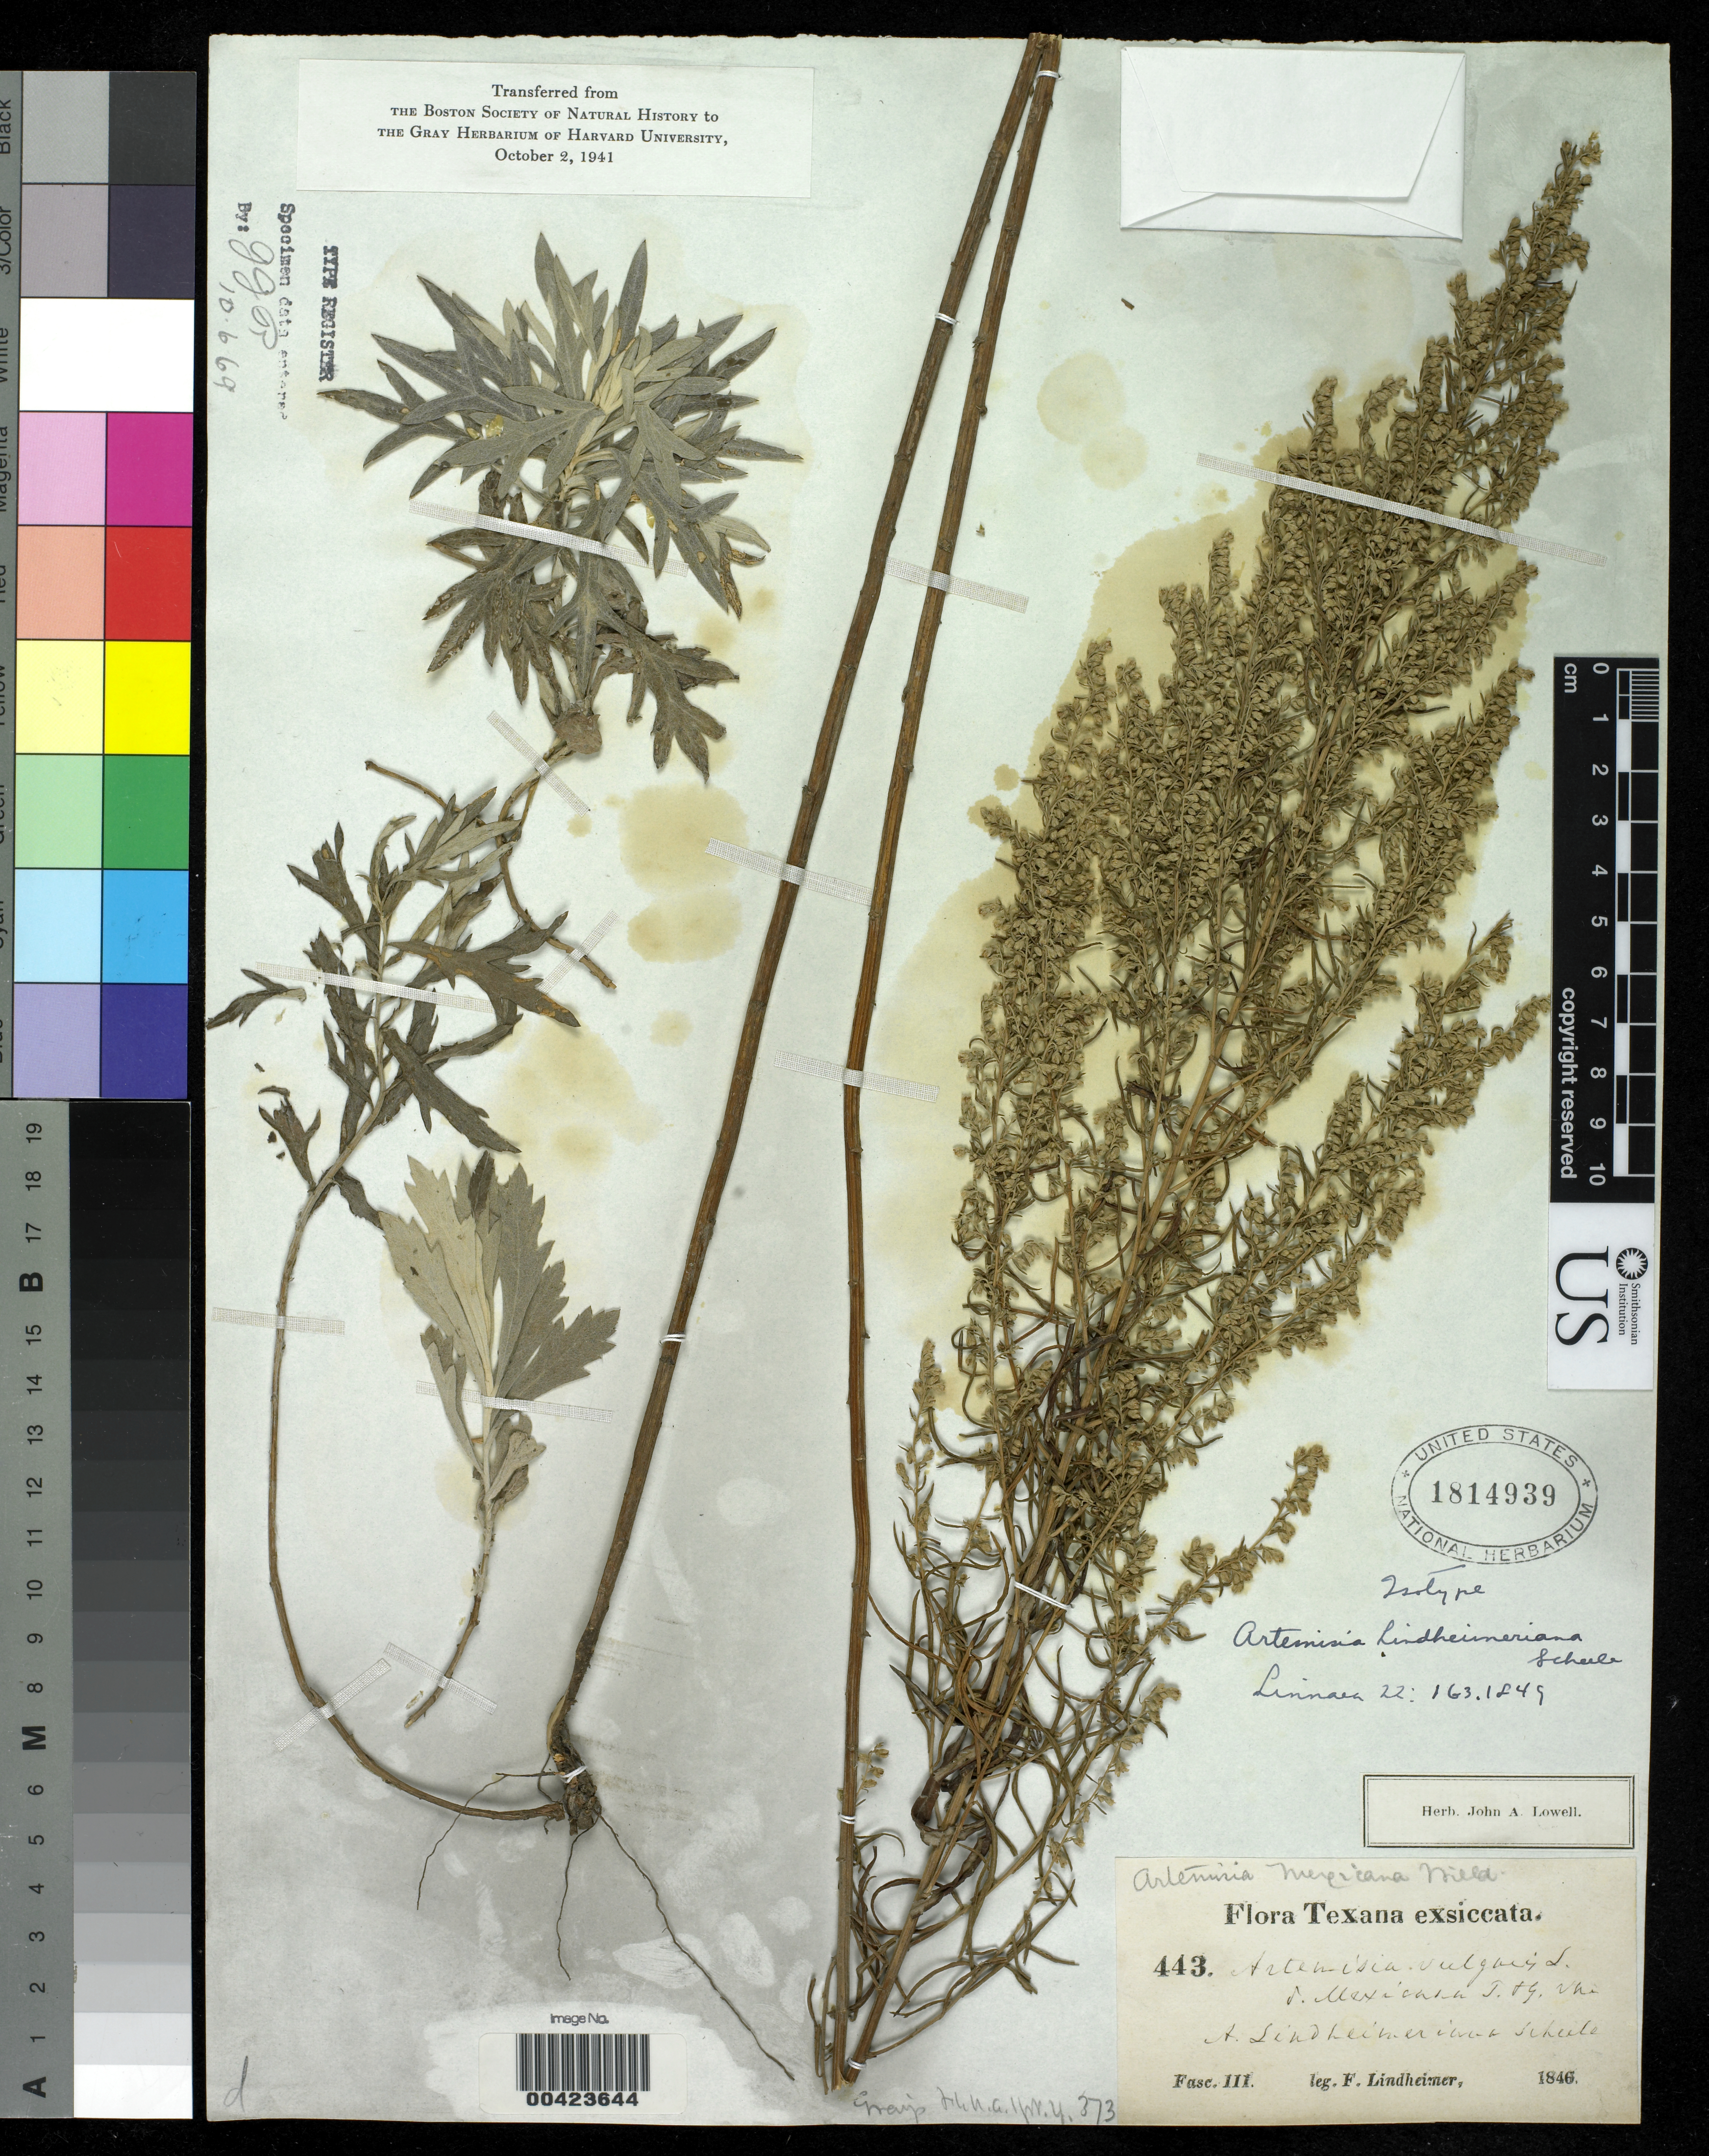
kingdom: Plantae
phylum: Tracheophyta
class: Magnoliopsida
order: Asterales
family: Asteraceae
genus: Artemisia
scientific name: Artemisia lindheimeriana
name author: Scheele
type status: Isotype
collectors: F. J. Lindheimer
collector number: III 443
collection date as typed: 1846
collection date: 1846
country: United States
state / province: Texas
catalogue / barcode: US 1814939